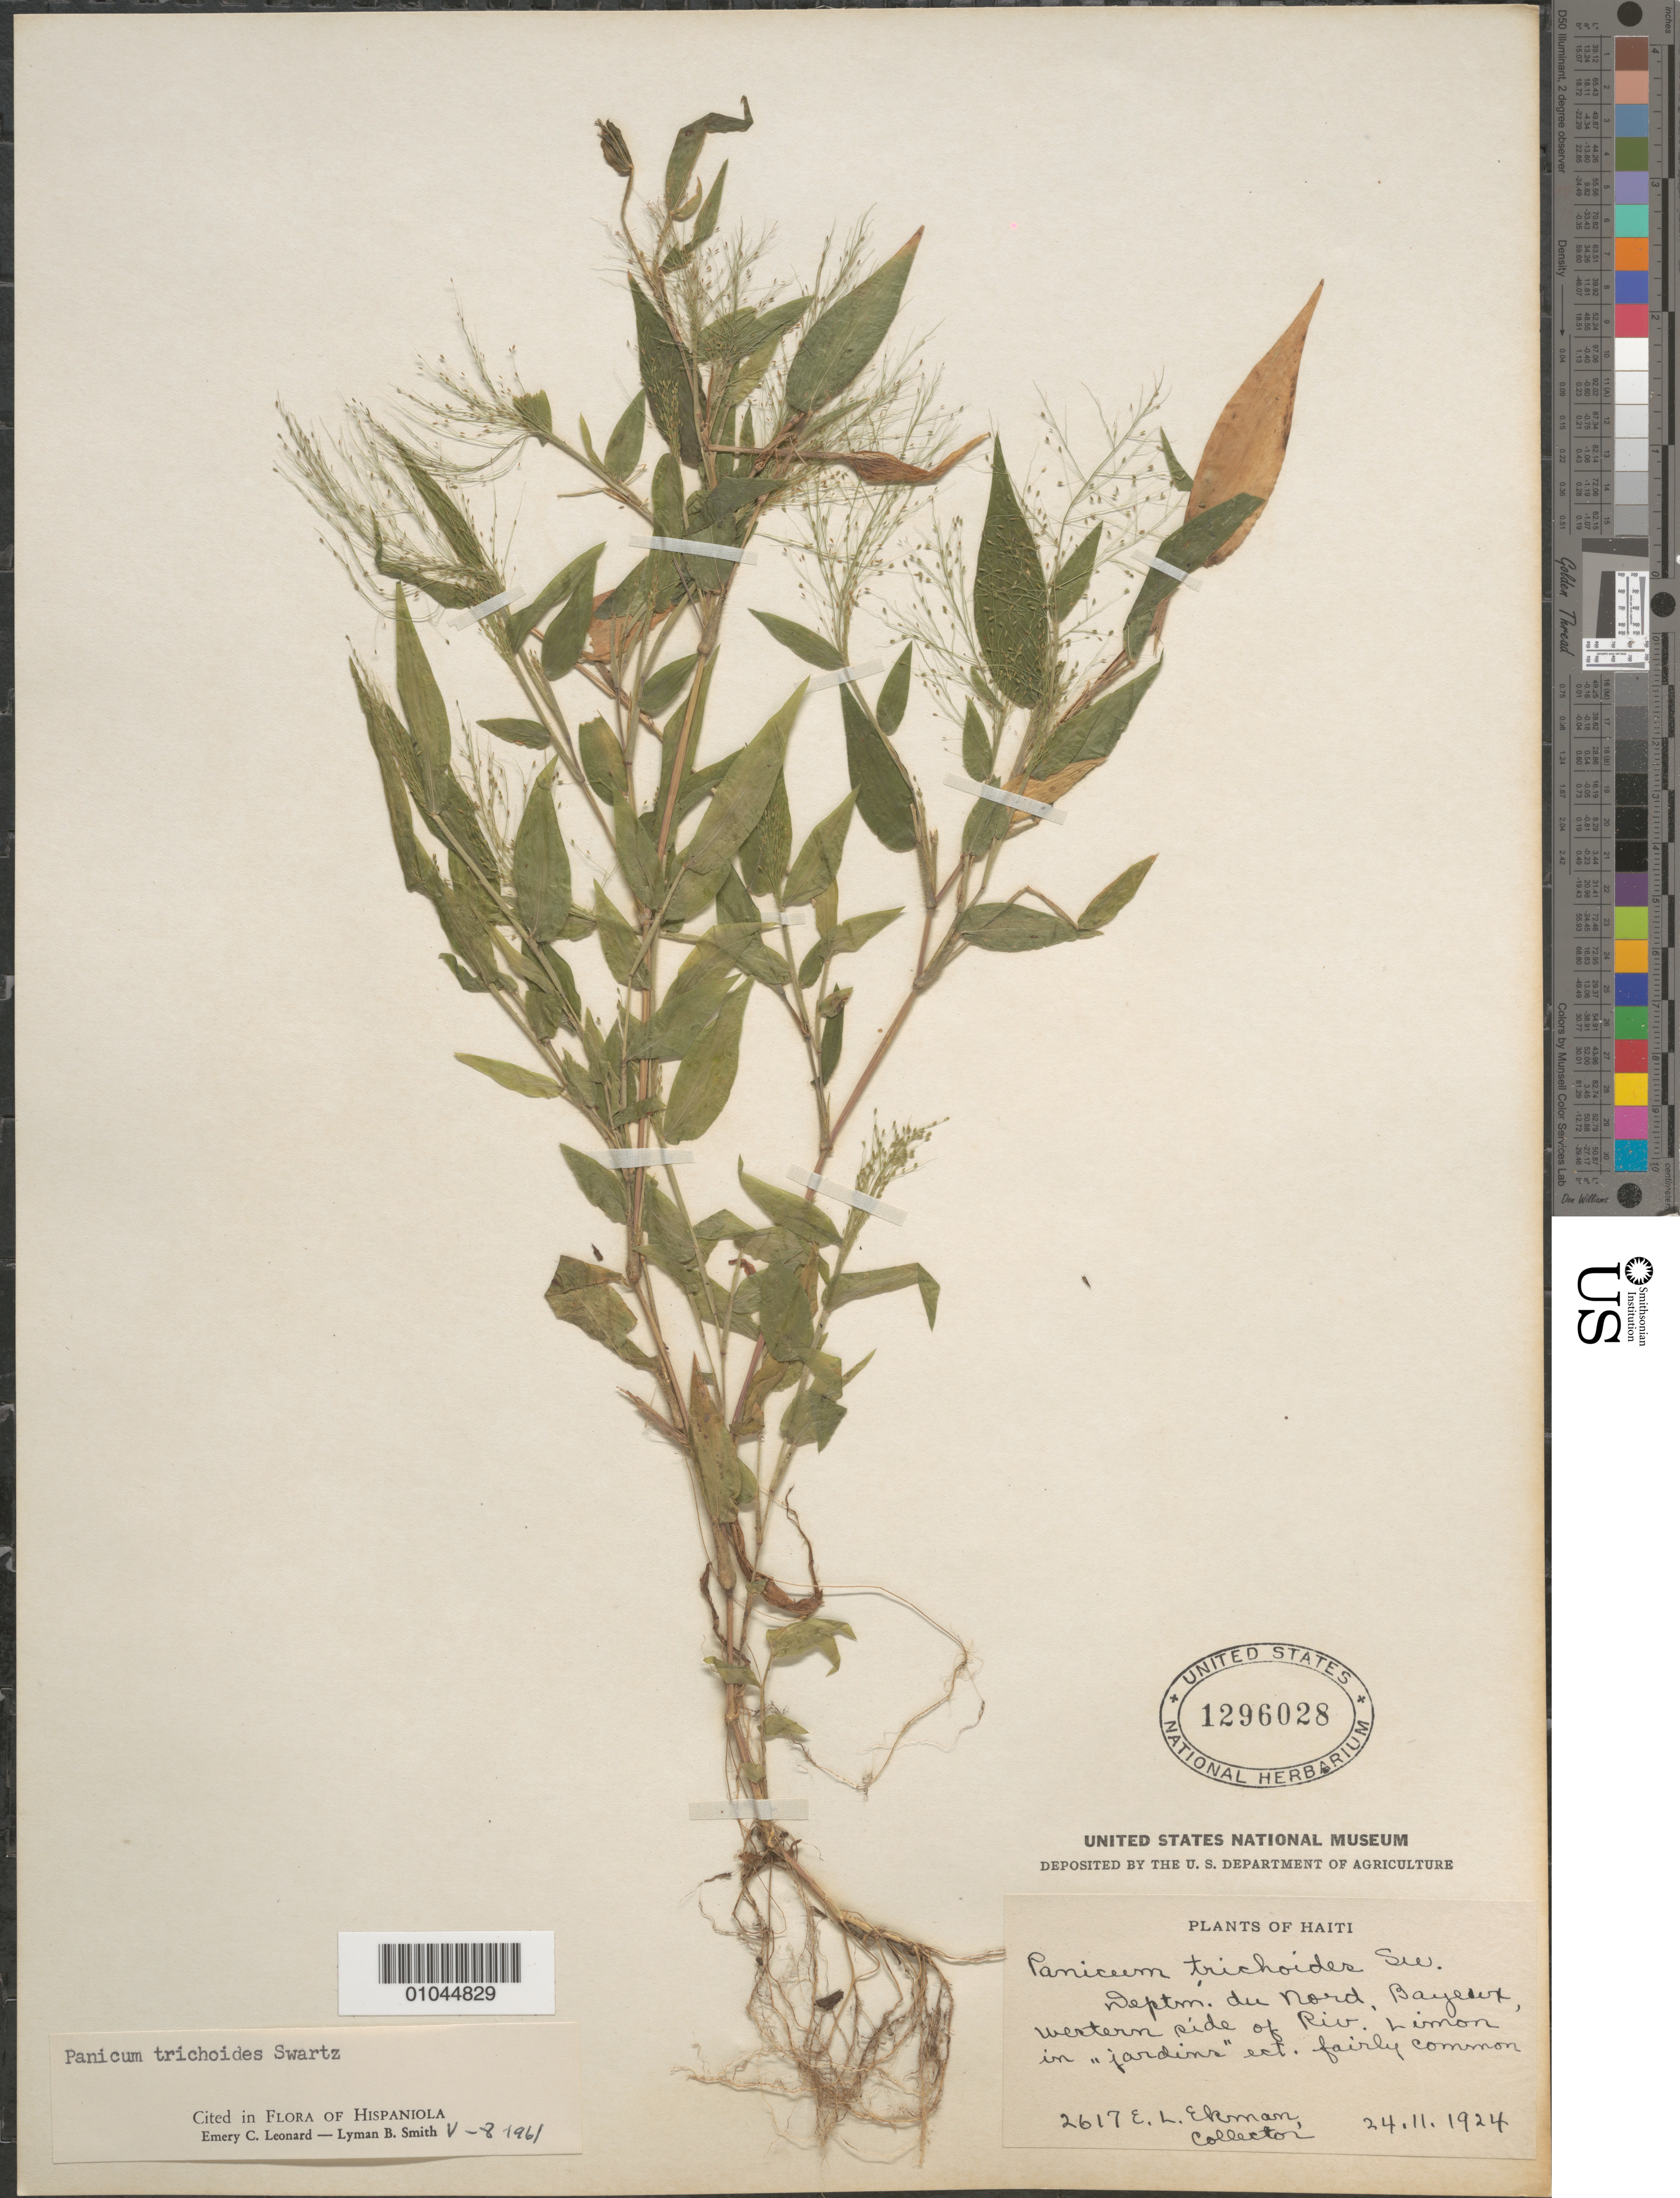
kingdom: Plantae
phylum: Tracheophyta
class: Liliopsida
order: Poales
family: Poaceae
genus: Panicum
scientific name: Panicum trichoides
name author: Sw.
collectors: E. L. Ekman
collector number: H 2617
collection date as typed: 24 Nov 1924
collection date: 1924-11-24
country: Haiti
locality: Departement du Nord, Bayeux, western side of Riv. Limon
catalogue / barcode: US 1296028